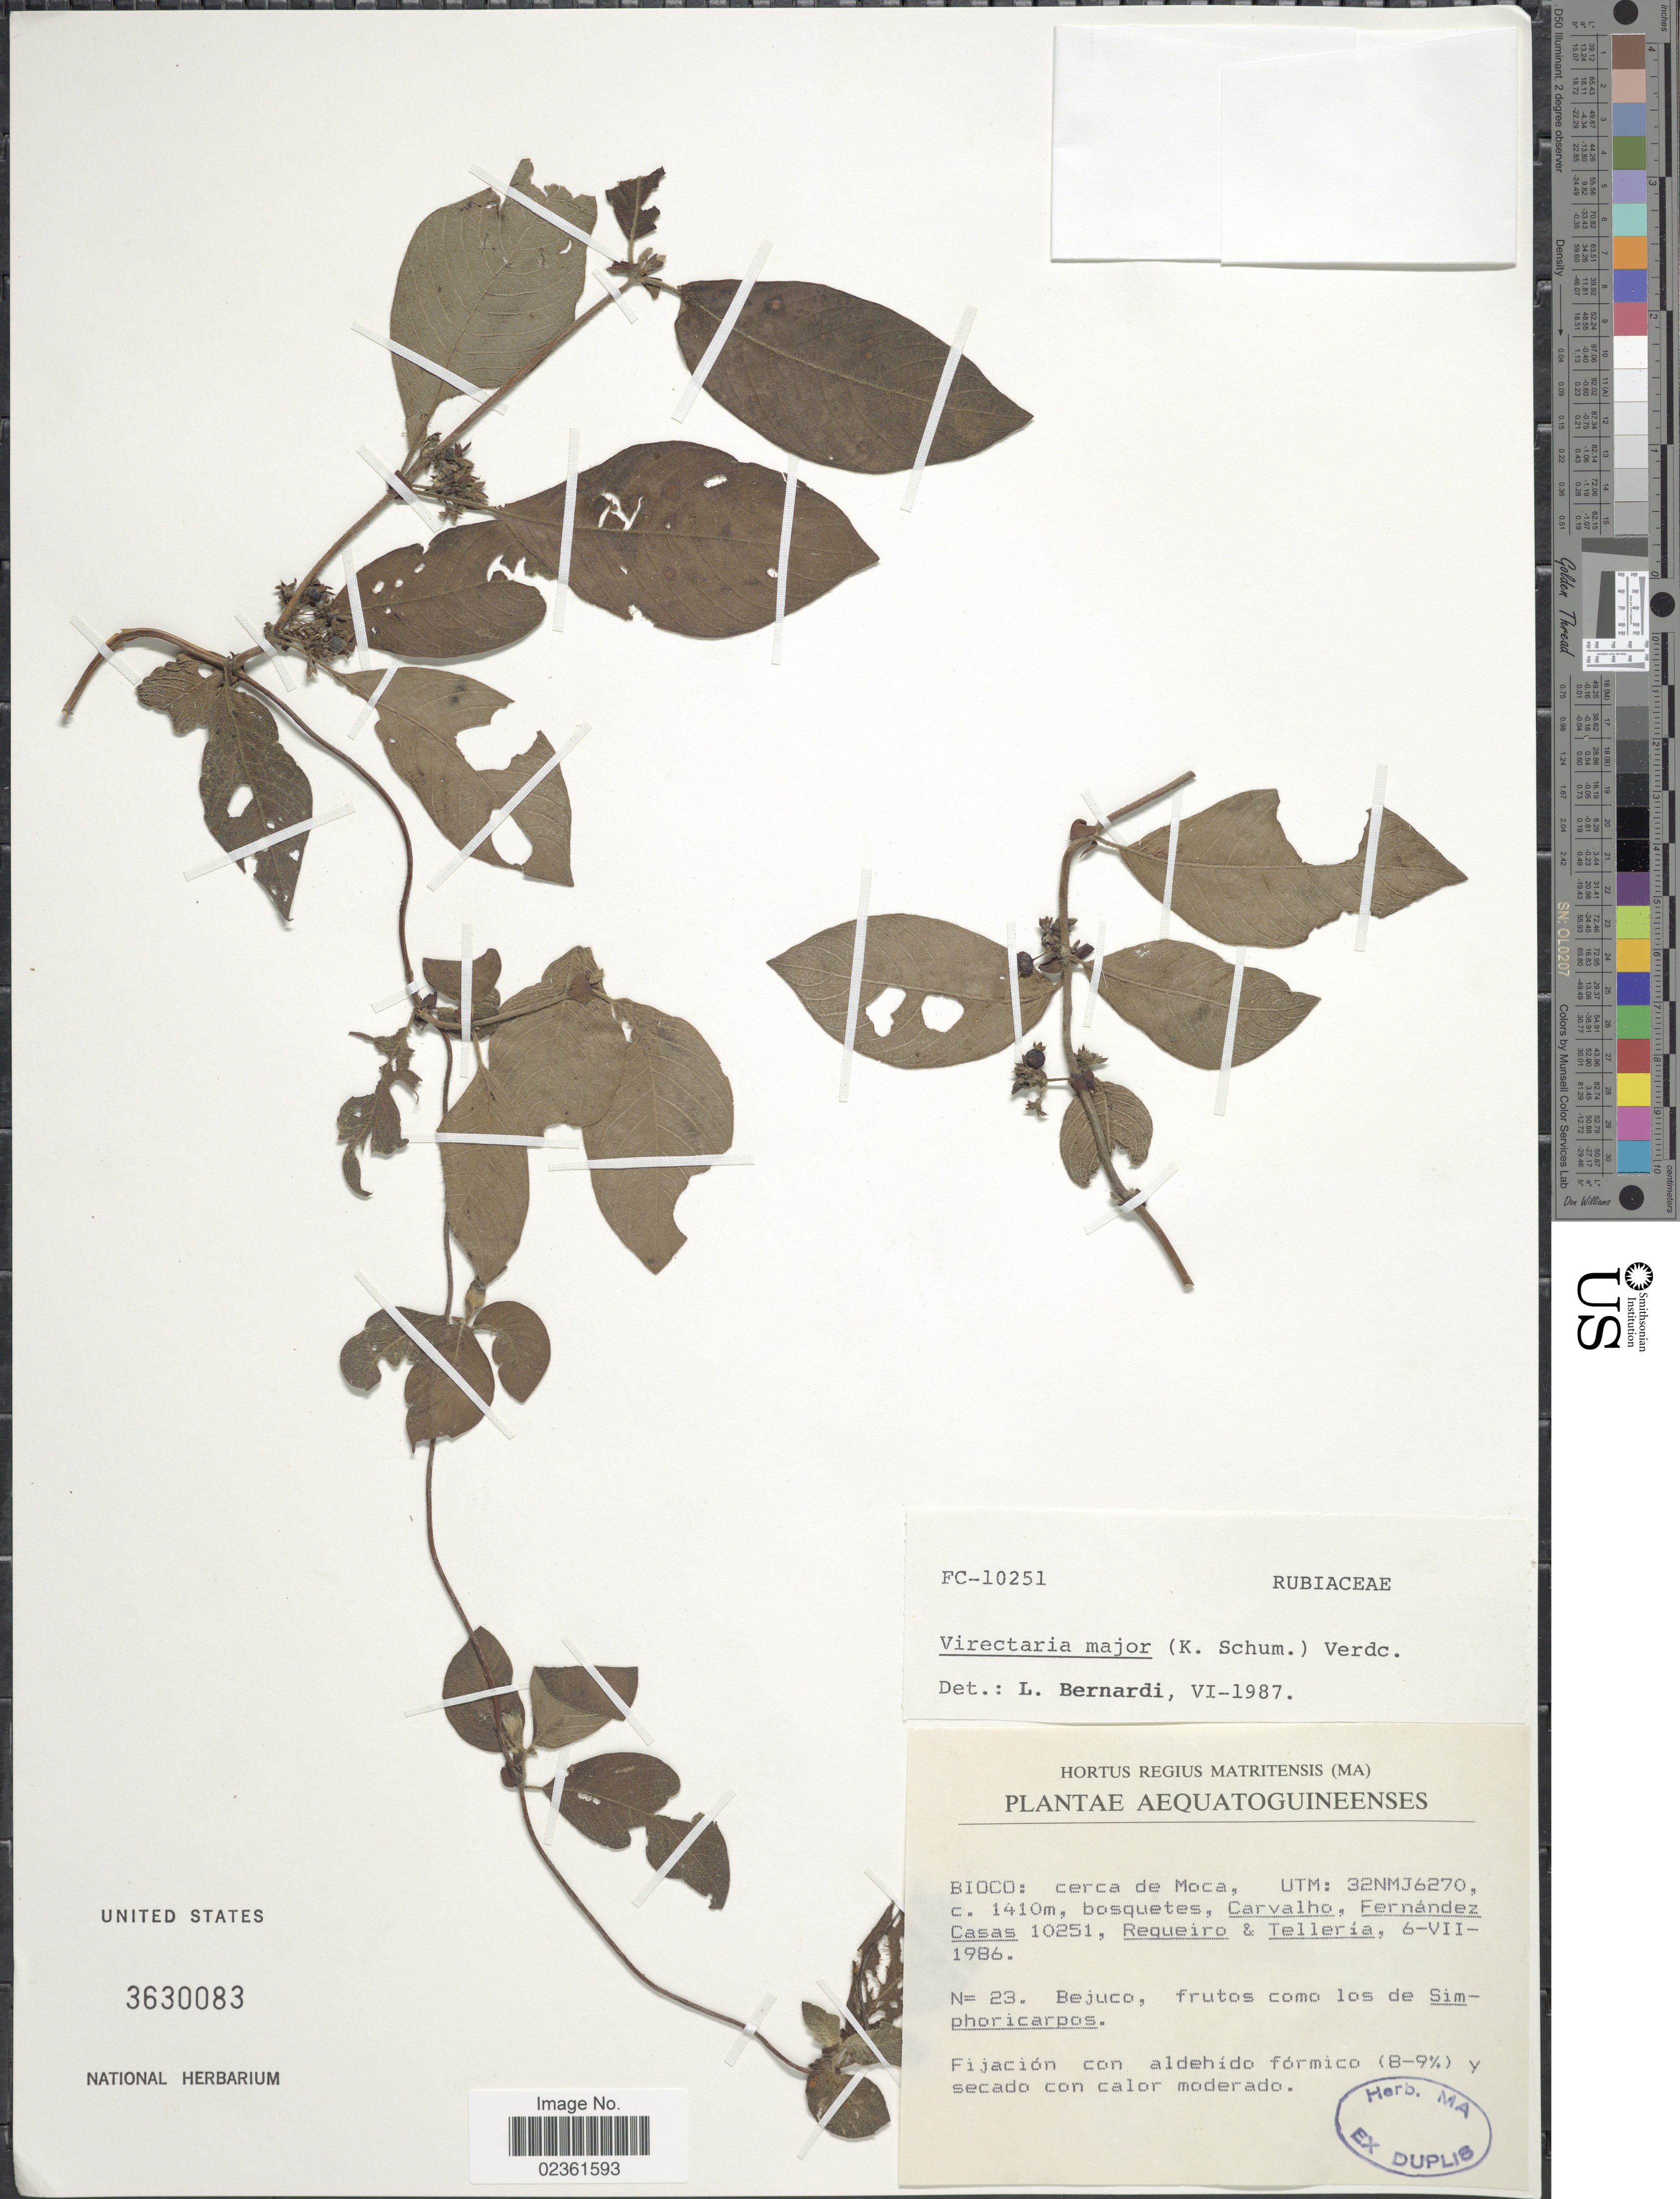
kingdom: Plantae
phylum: Tracheophyta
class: Magnoliopsida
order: Gentianales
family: Rubiaceae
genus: Virectaria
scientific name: Virectaria major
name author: (K. Schum.) Verdc.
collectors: Carvalho, --, F. Casas, Requeiro, -- & -. Telleria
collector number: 10251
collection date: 1986-07-06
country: Equatorial Guinea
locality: Bioco: cerca de Moca, UTM: 32NMJ6270, bosquetes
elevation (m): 1410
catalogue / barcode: US 3630083